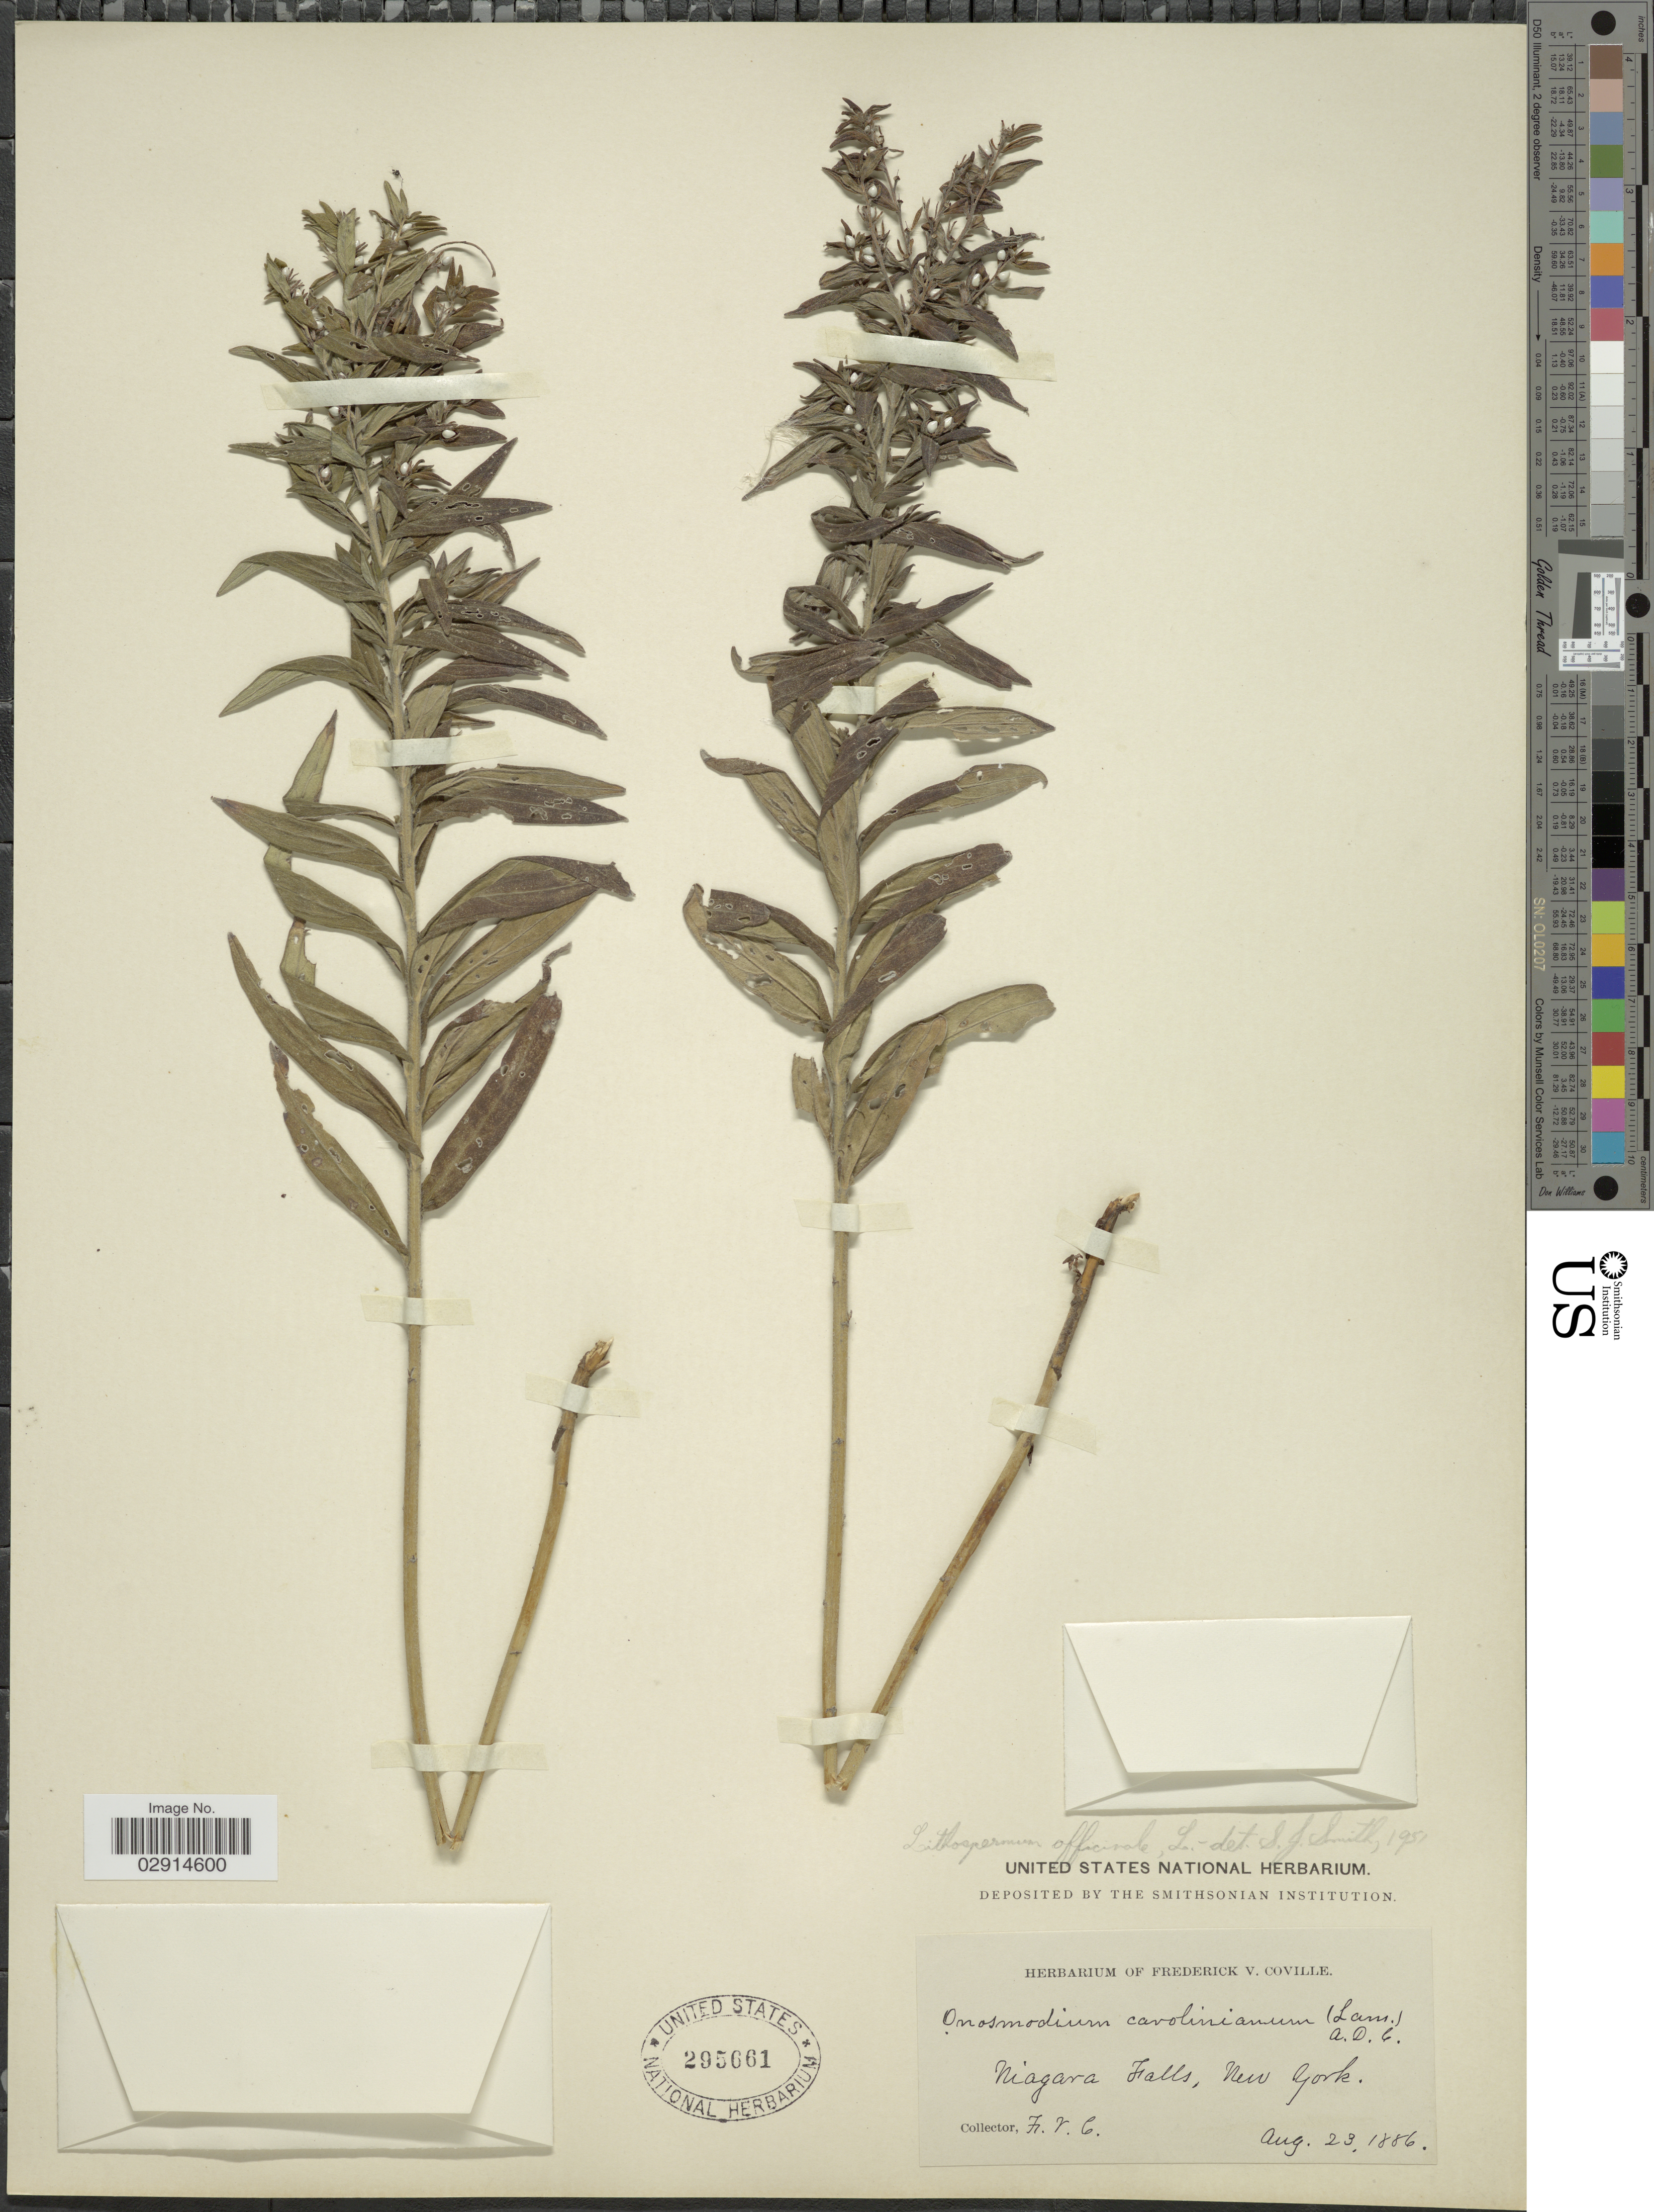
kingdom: Plantae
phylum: Tracheophyta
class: Magnoliopsida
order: Boraginales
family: Boraginaceae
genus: Lithospermum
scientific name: Lithospermum officinale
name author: L.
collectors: F. V. Coville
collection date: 1886-08-23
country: United States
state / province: New York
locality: Niagara Falls.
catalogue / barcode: US 295661